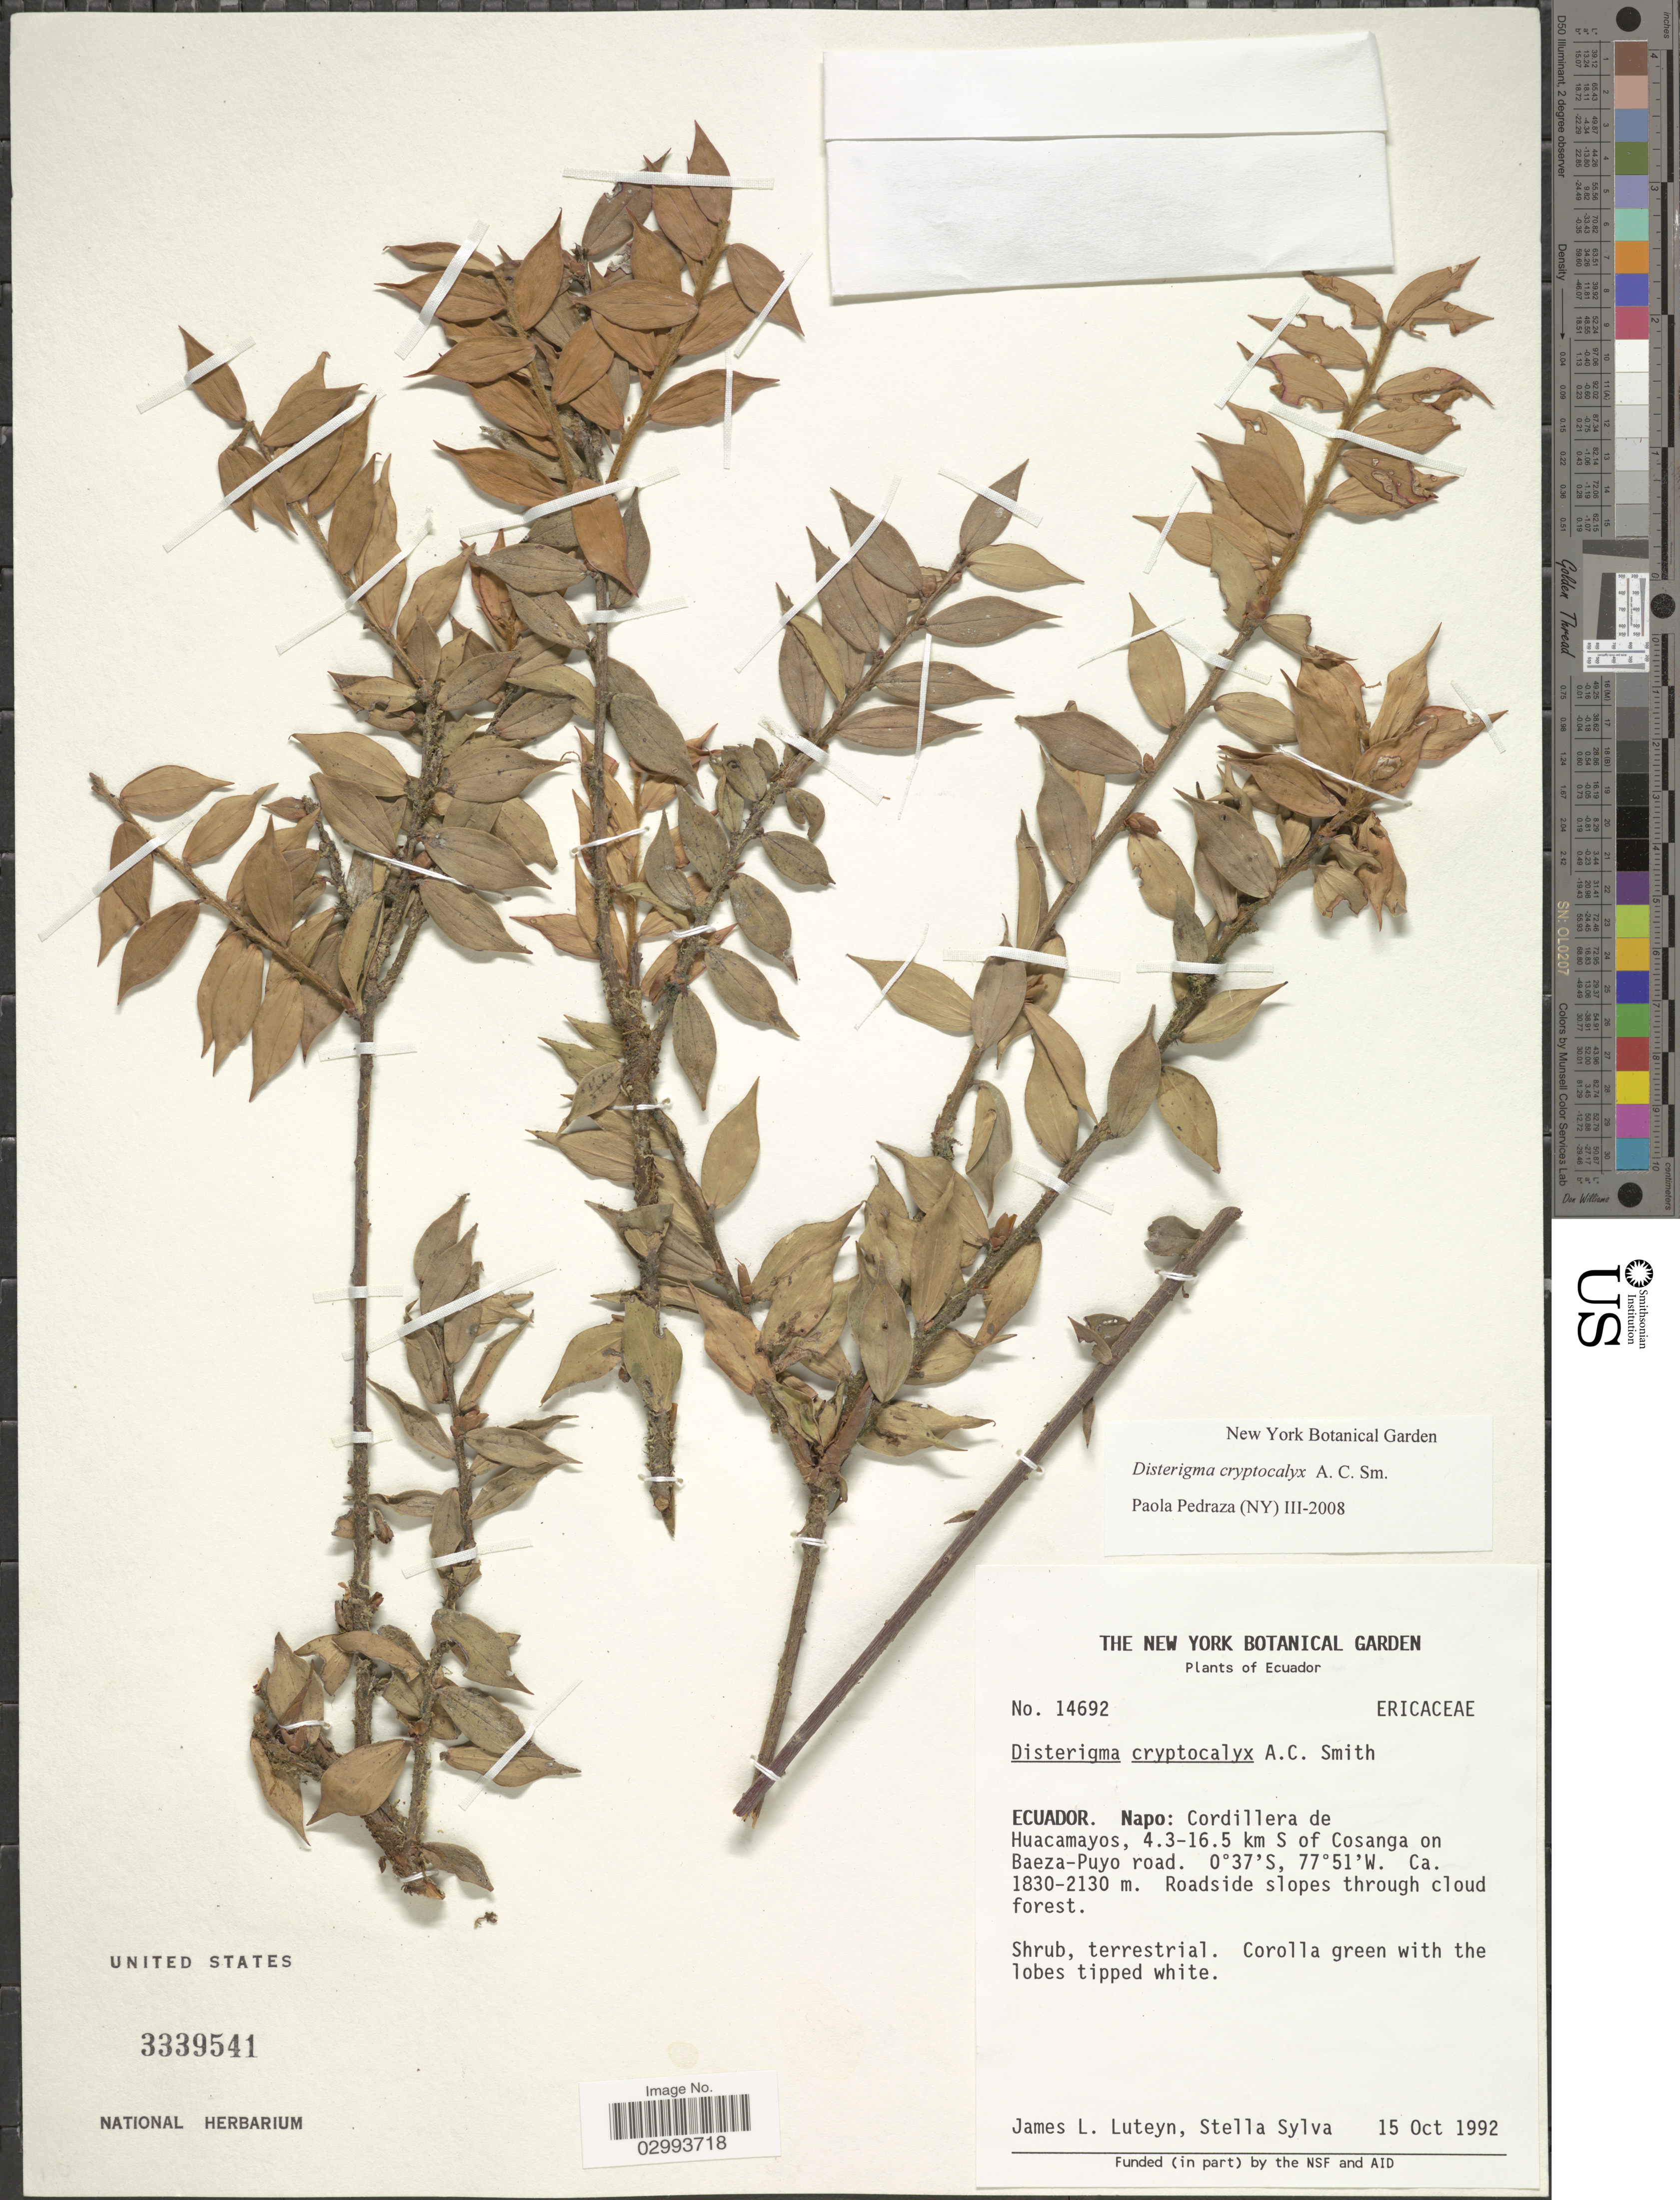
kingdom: Plantae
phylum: Tracheophyta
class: Magnoliopsida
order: Ericales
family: Ericaceae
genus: Disterigma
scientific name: Disterigma cryptocalyx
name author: A.C. Sm.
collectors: J. L. Luteyn & S. Sylva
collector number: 14692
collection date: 1992-10-15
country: Ecuador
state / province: Napo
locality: Cordillera de Huacamayos, 4.3-16.5 km S of Cosanga on Baeza-Puyo road.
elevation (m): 1830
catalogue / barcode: US 3339541